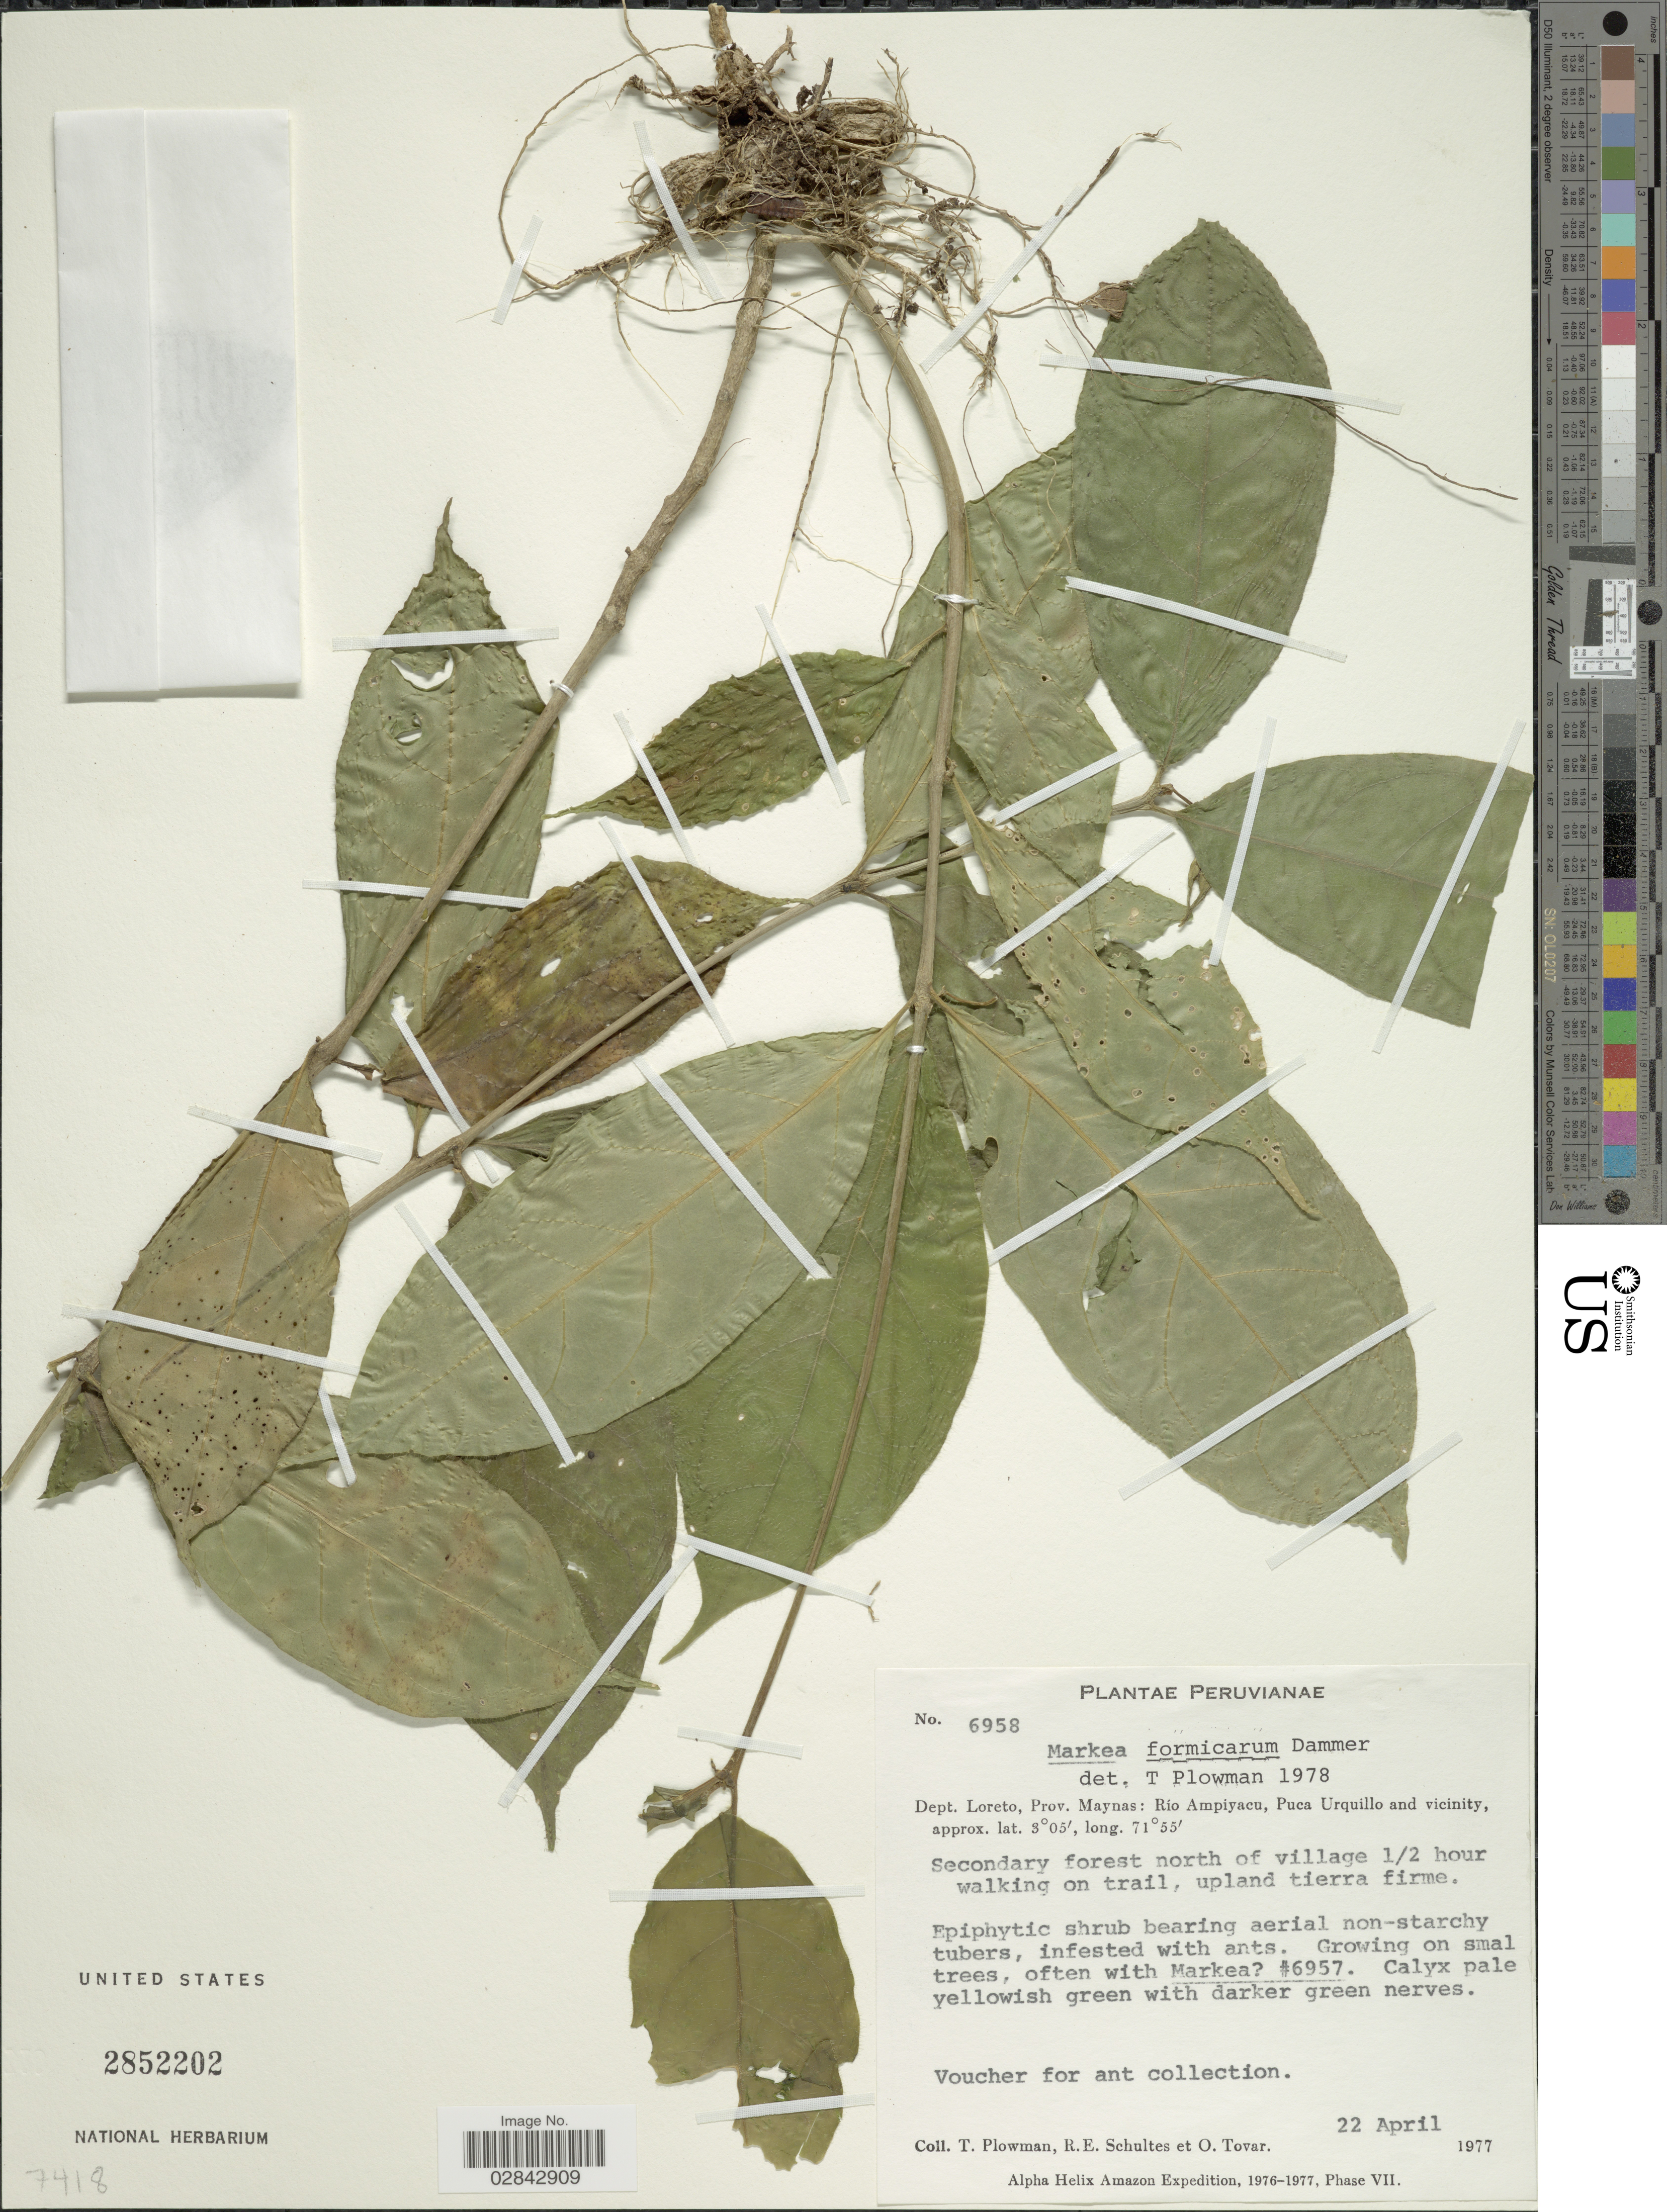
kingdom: Plantae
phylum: Tracheophyta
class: Magnoliopsida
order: Solanales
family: Solanaceae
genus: Markea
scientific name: Markea formicarum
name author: Dammer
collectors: T. Plowman, R. E. Schultes & Ó. Tovar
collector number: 6958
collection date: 1977-04-22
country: Peru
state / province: Loreto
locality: Dept. Loreto, Prov. Maynas: Río Ampiyacu, Puca Urquillo and vicinity. Secondary forest north of village 1/2 hour walking on trail, upland tierra firme, Amazon.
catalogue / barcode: US 2852202